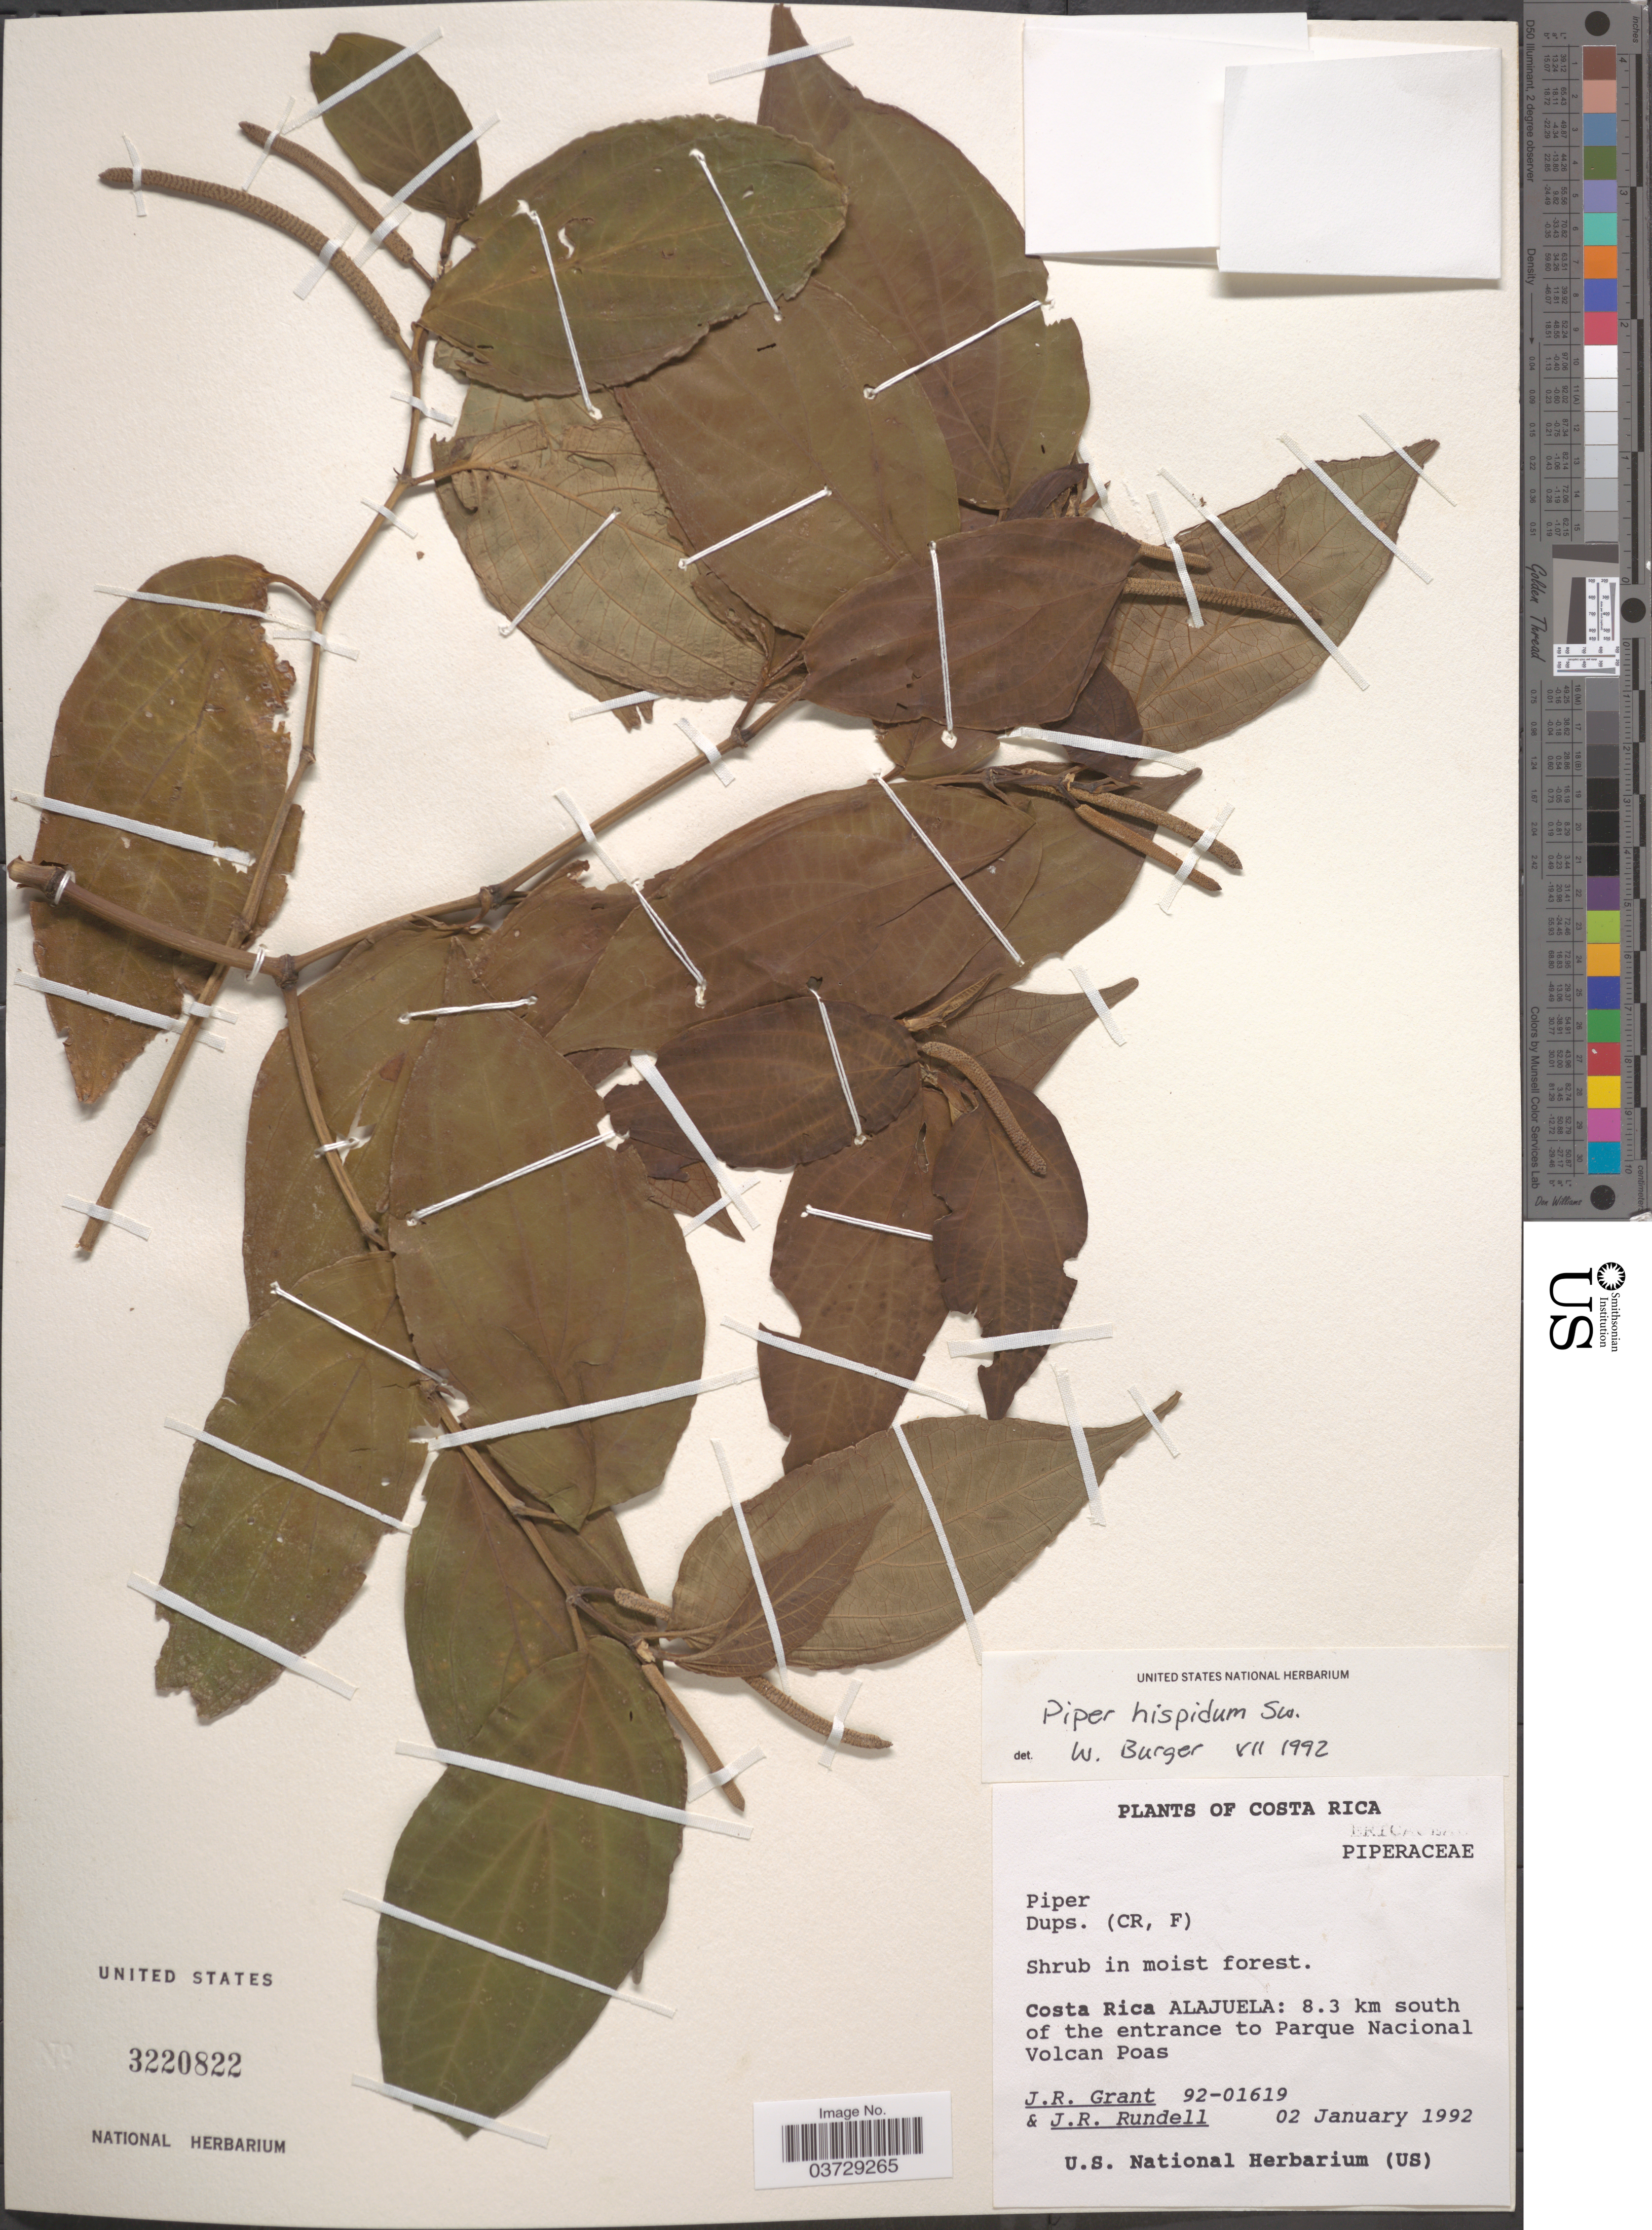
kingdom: Plantae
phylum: Tracheophyta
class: Magnoliopsida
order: Piperales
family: Piperaceae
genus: Piper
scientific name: Piper hispidum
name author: Sw.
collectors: J. Grant & J. R. Rundell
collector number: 92-01619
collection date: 1992-01-02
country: Costa Rica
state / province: Alajuela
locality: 8.3 km south of the entrance to Parque Nacional Volcan Poas.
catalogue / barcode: US 3220822